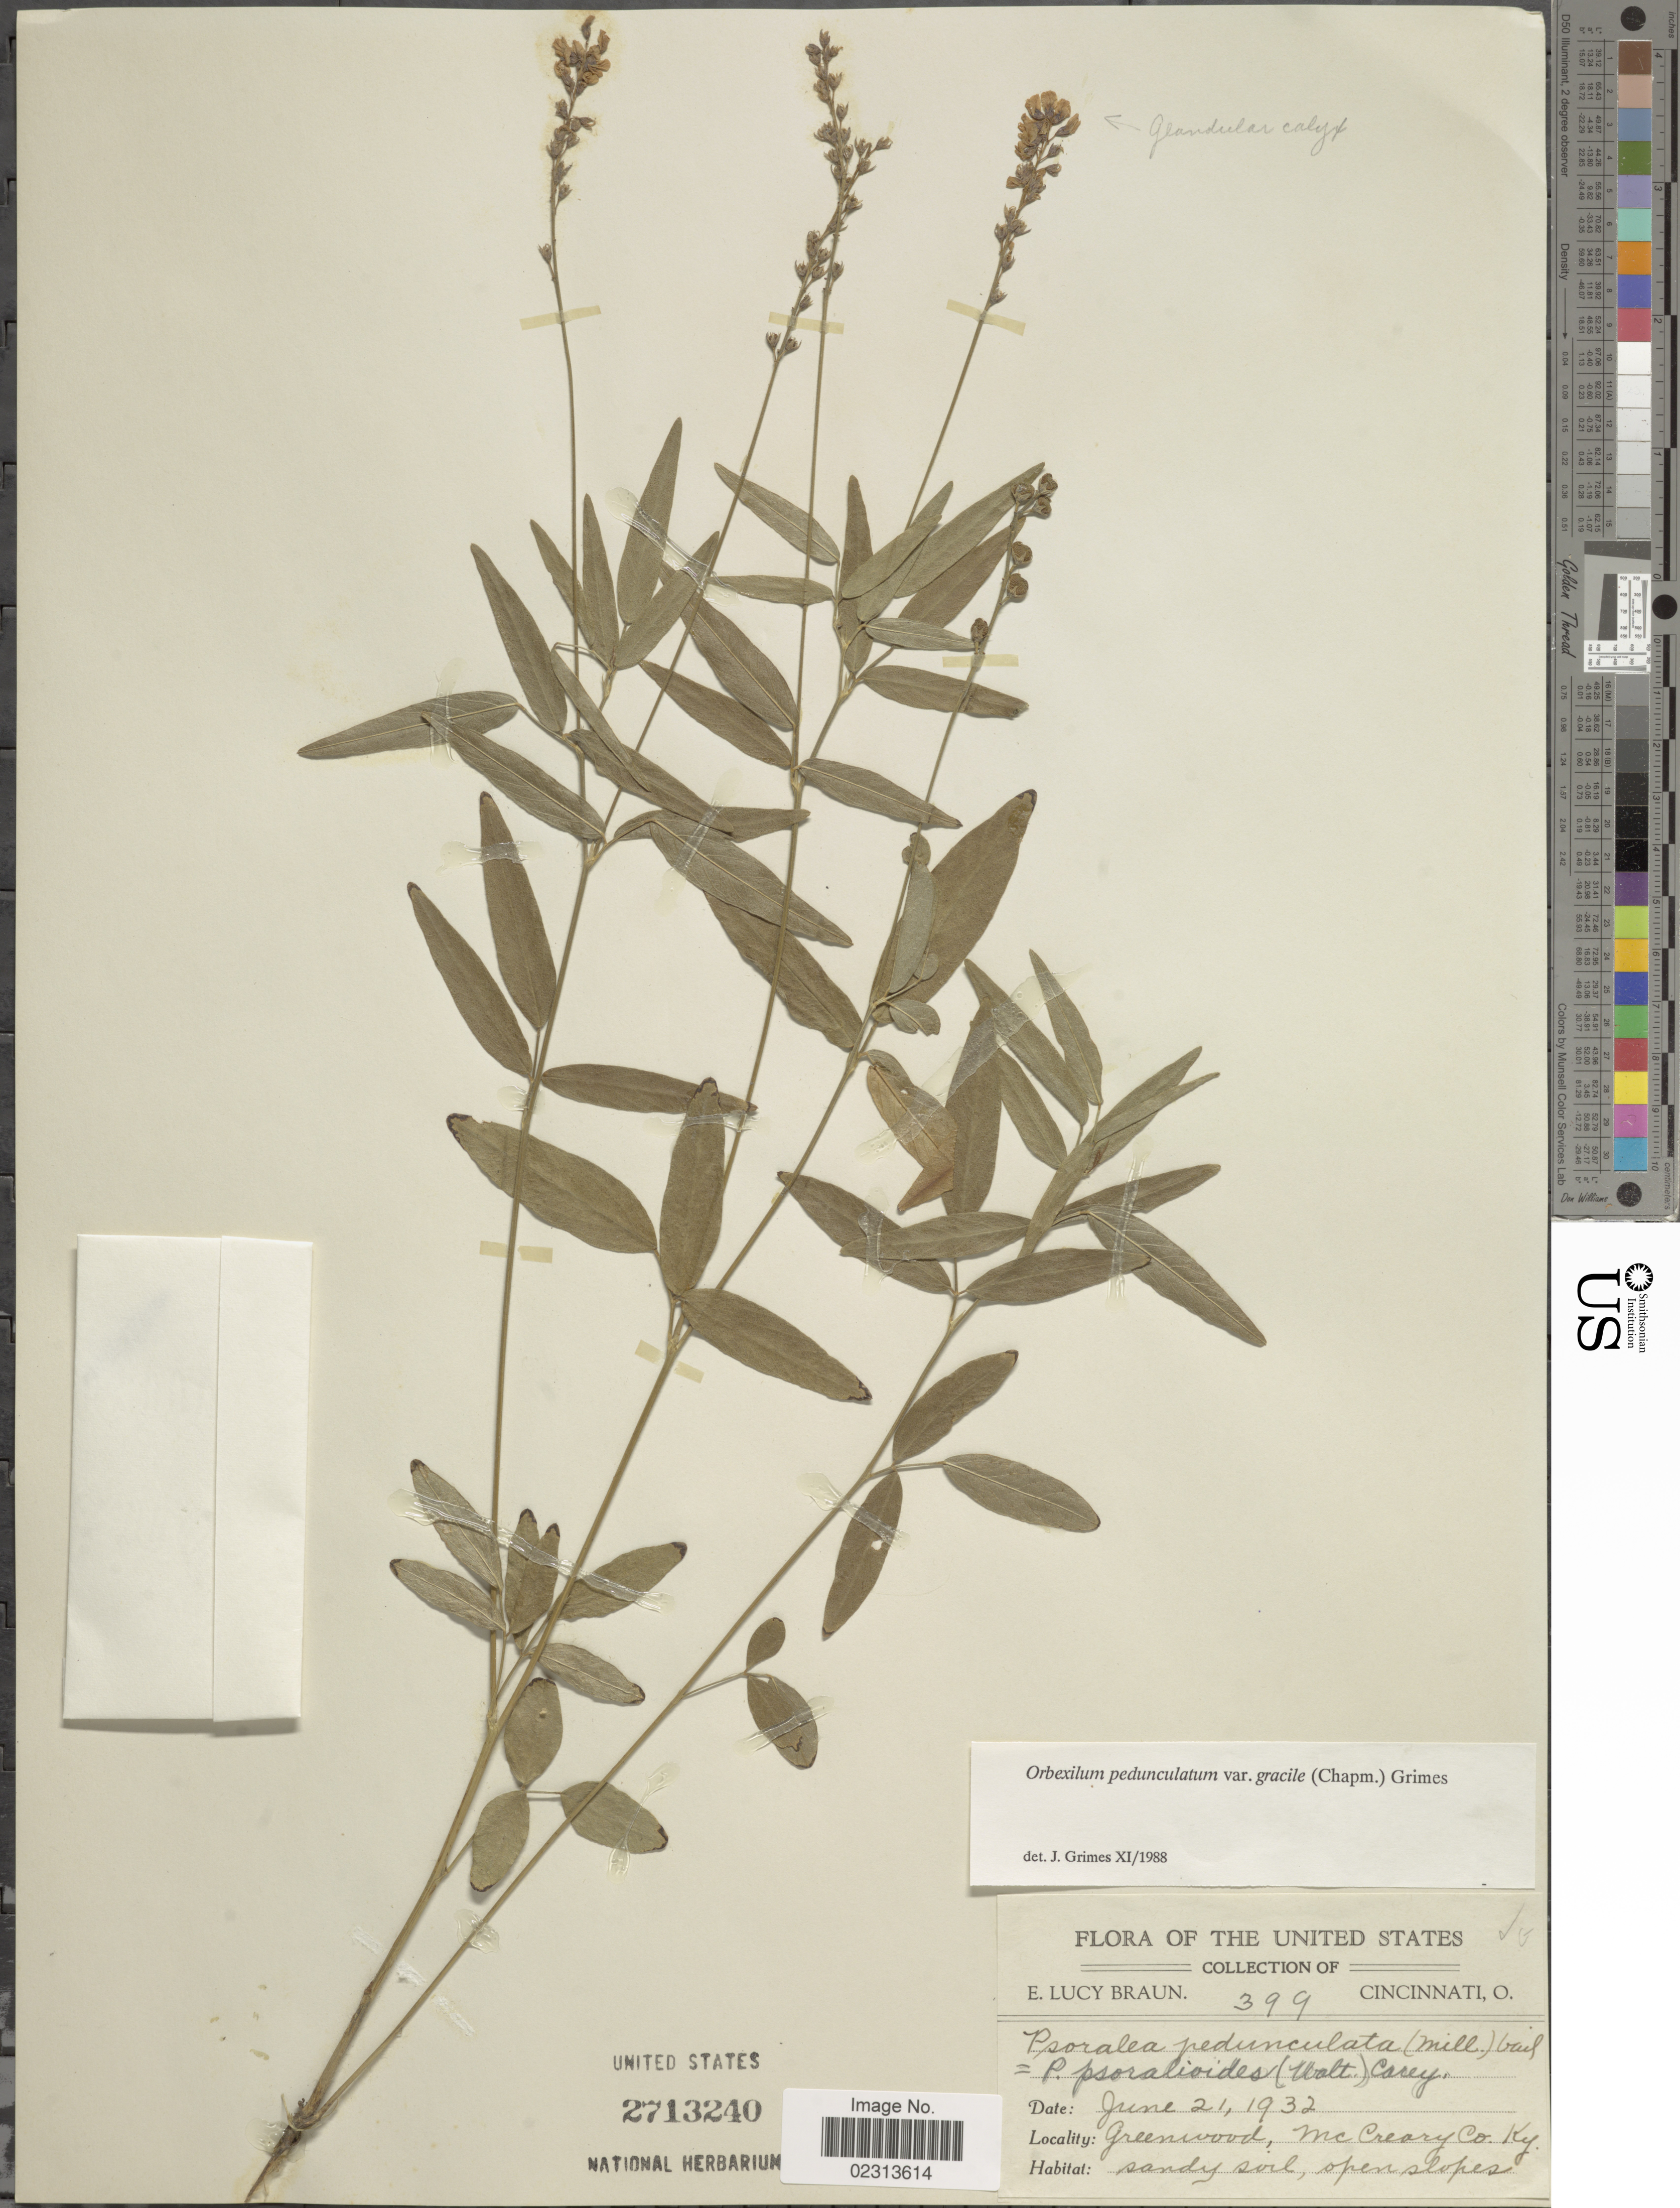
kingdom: Plantae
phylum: Tracheophyta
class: Magnoliopsida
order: Fabales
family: Fabaceae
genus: Orbexilum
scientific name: Orbexilum pedunculatum var. gracile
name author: (Torr. & A. Gray) J.W. Grimes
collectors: E. L. Braun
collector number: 399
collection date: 1932-06-21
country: United States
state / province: Kentucky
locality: Greenwood, McCreary Co. Ky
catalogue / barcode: US 2713240